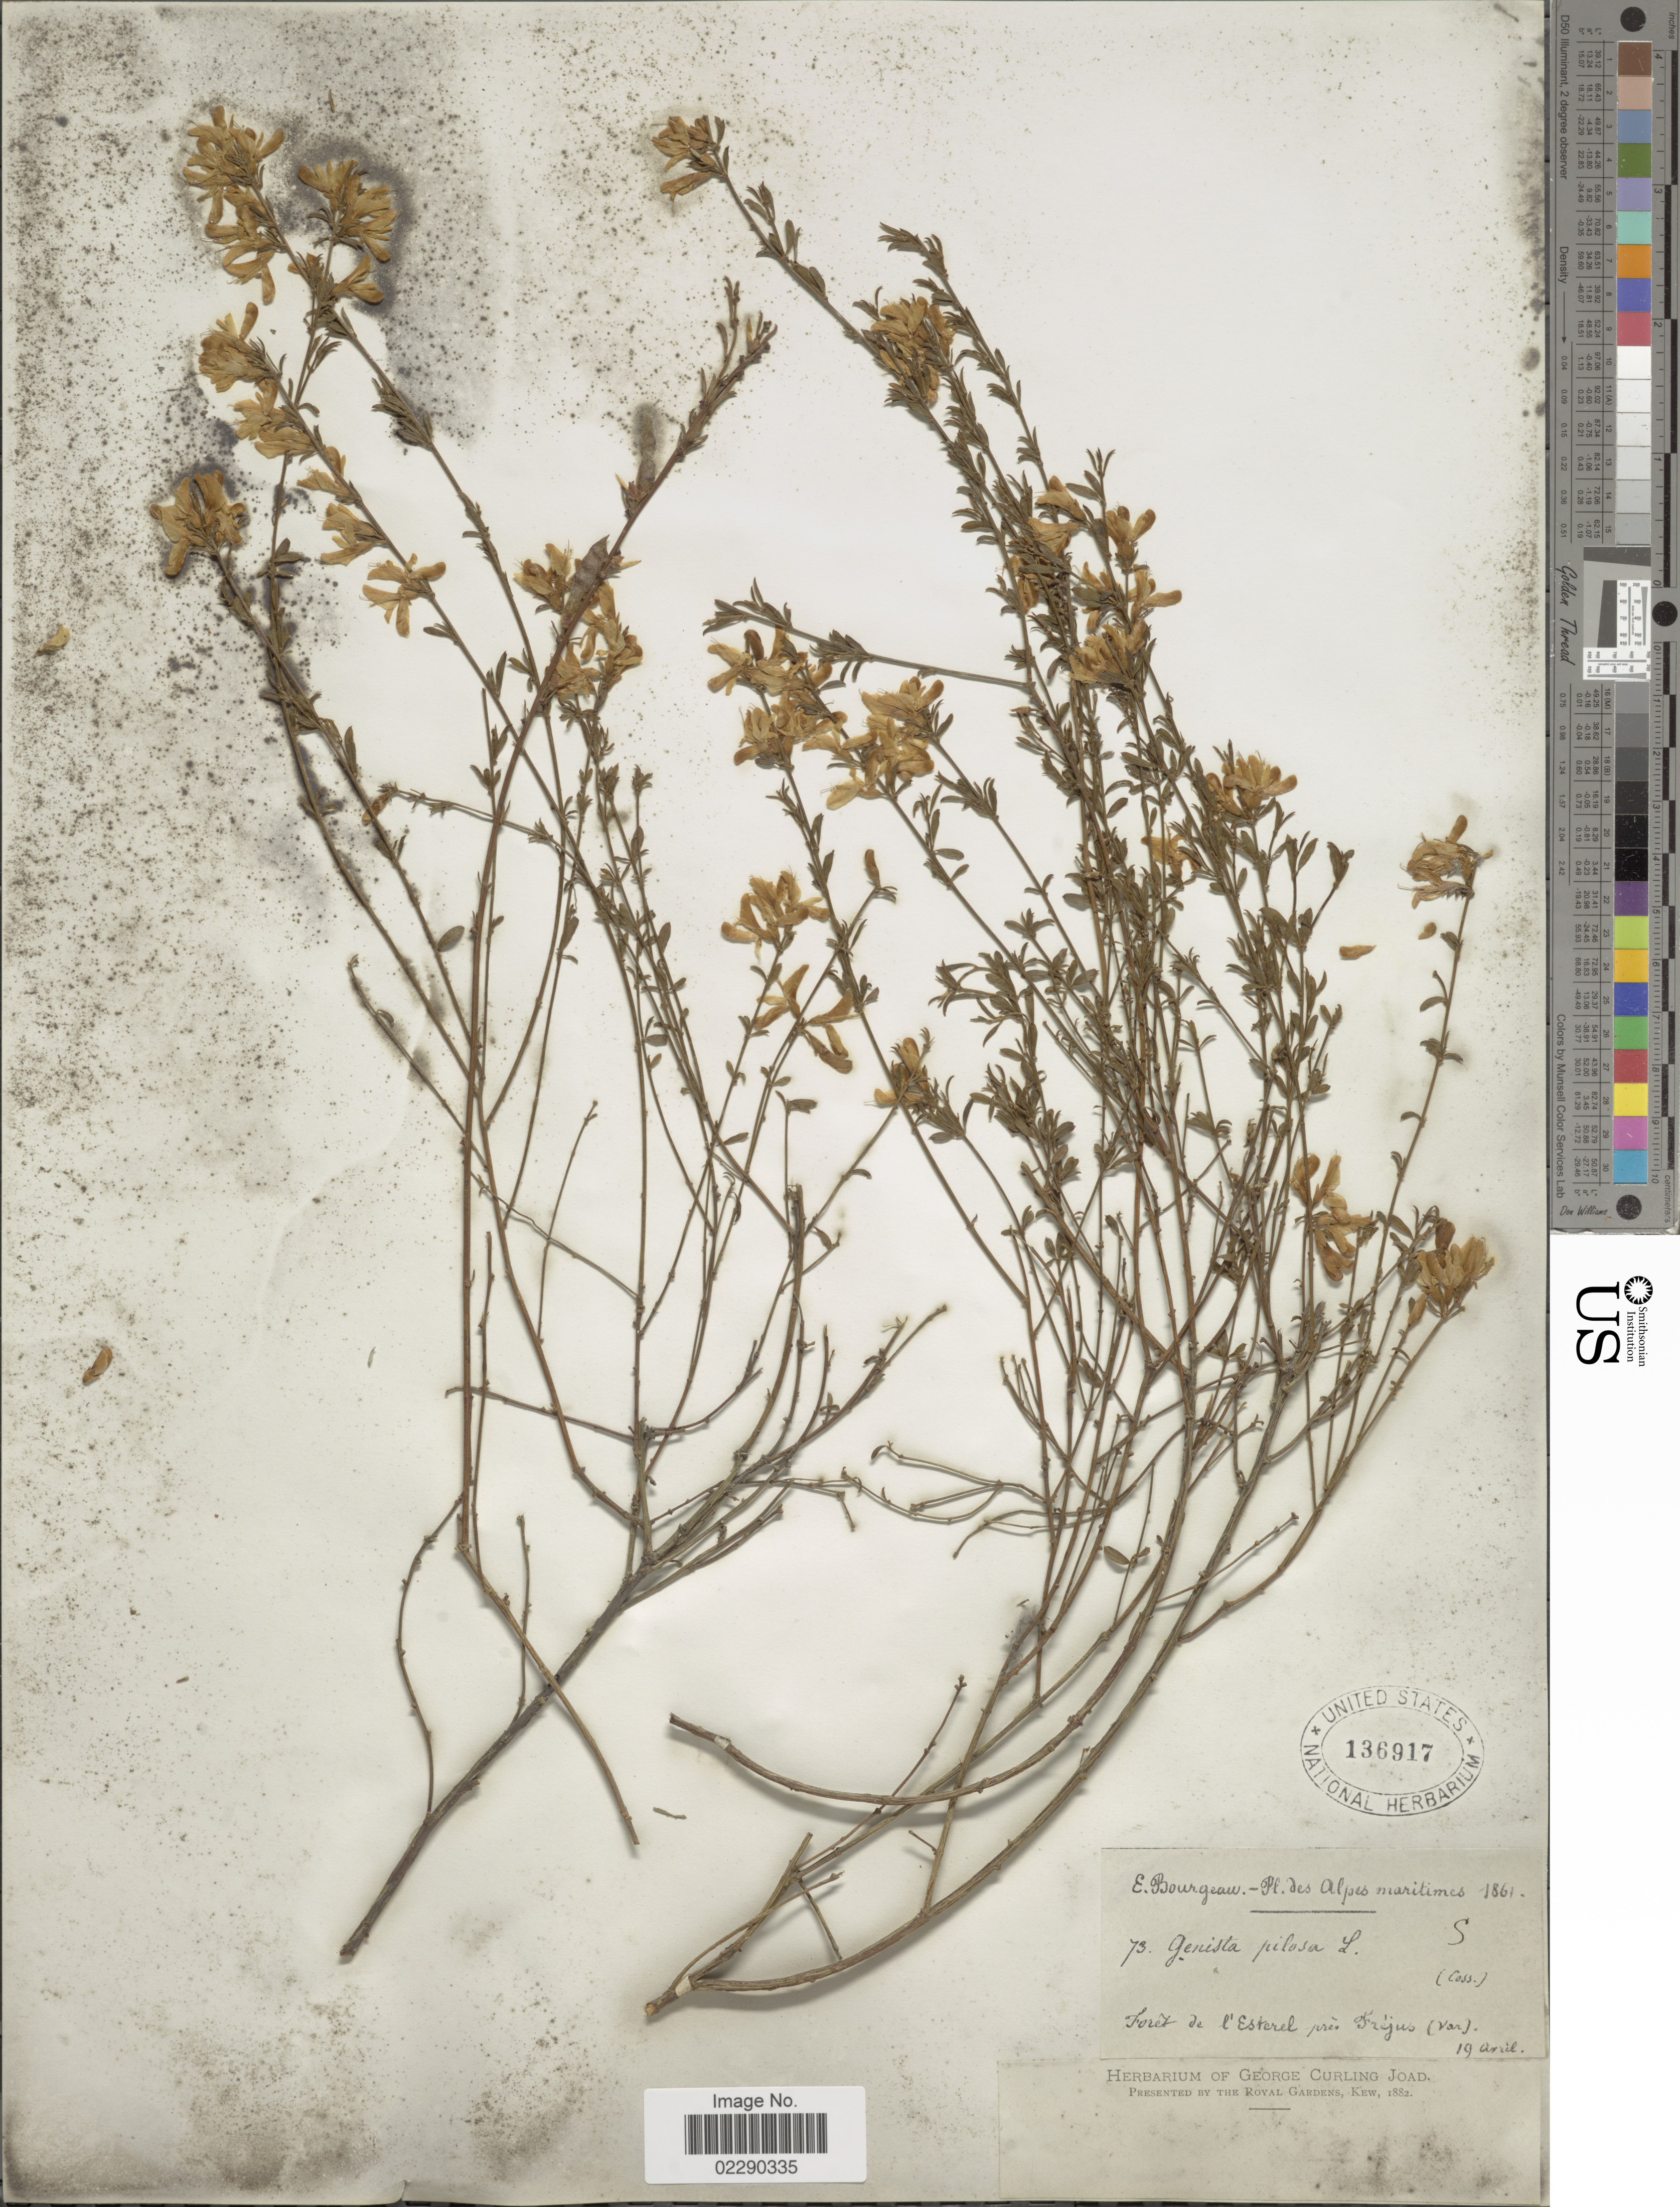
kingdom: Plantae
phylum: Tracheophyta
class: Magnoliopsida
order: Fabales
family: Fabaceae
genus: Genista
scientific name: Genista pilosa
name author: L.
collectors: E. Bourgeau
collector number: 73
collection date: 1861-04-19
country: France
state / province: Provence-Alpes-Côte d'Azur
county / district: Var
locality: Alpes Maritimes, foret de l'Esterel pres Frejus (var)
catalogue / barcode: US 136917